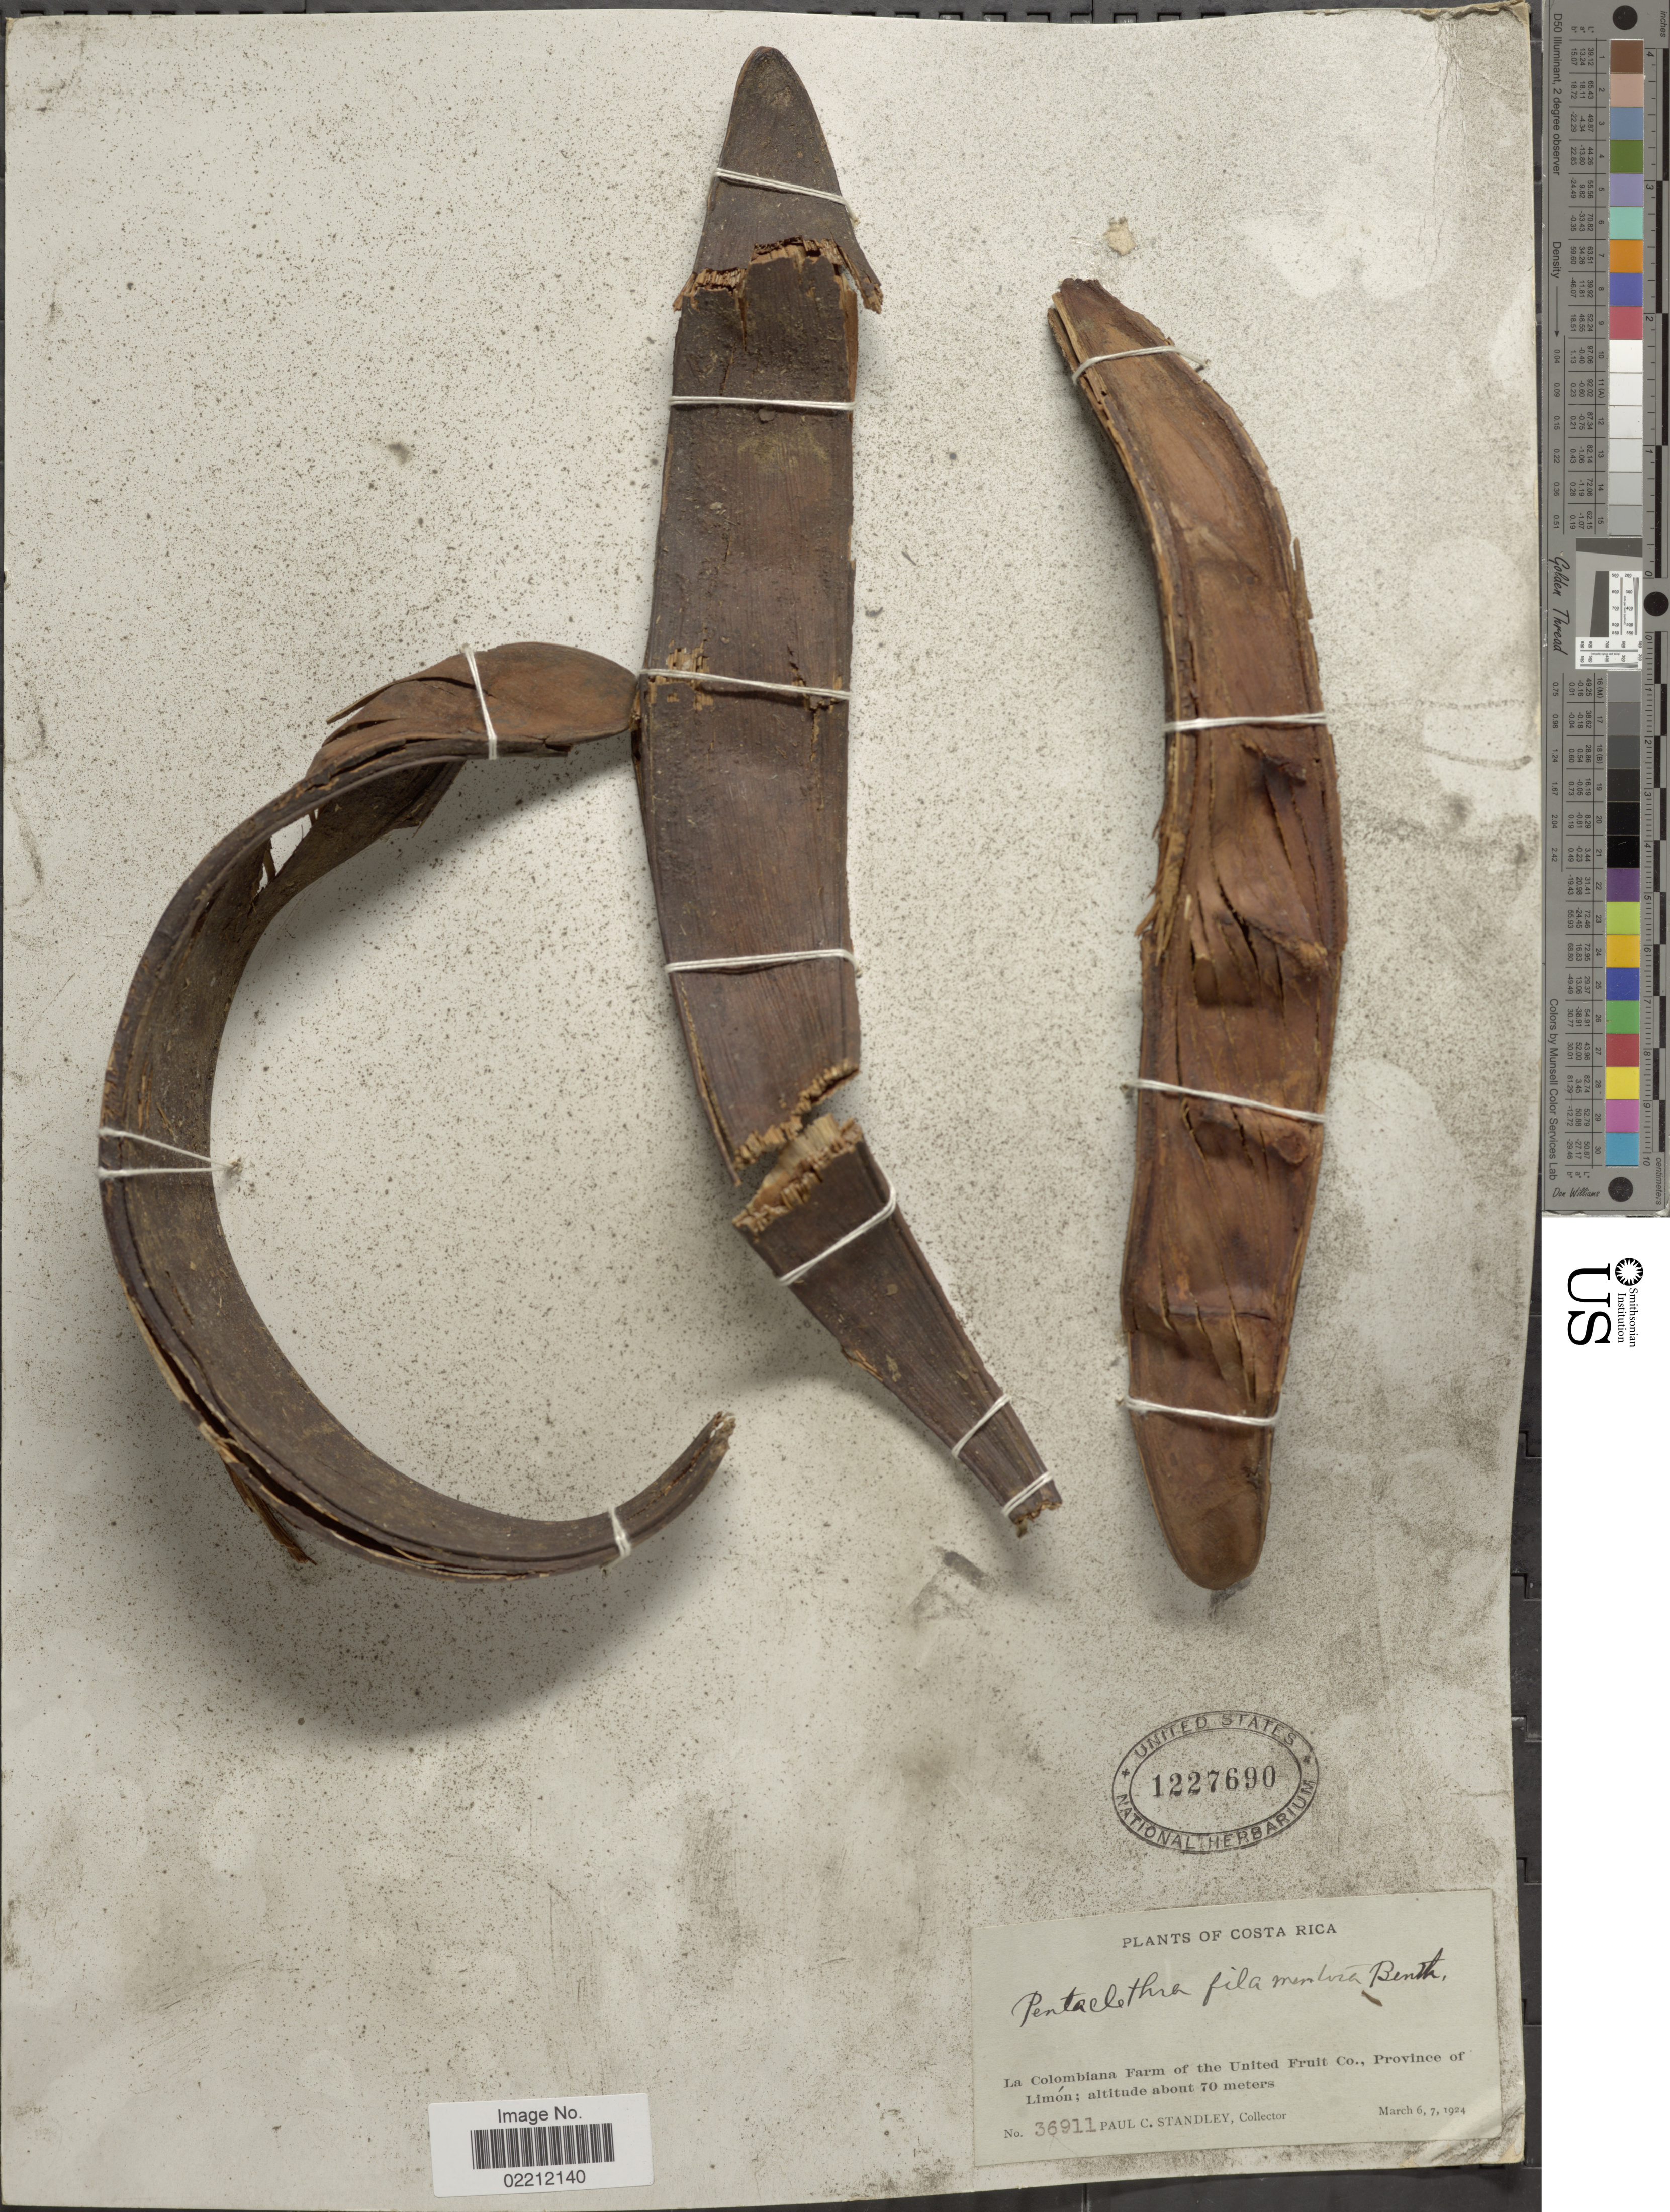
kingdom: Plantae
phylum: Tracheophyta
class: Magnoliopsida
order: Fabales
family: Fabaceae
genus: Pentaclethra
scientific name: Pentaclethra macroloba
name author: (Willd.) Kuntze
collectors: P. C. Standley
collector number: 36911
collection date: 1924-03-06/1924-03-07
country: Costa Rica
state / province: Limón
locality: La Colombiana Farm of the United Fruit Co. , Province of Limon.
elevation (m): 70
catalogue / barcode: US 1227690